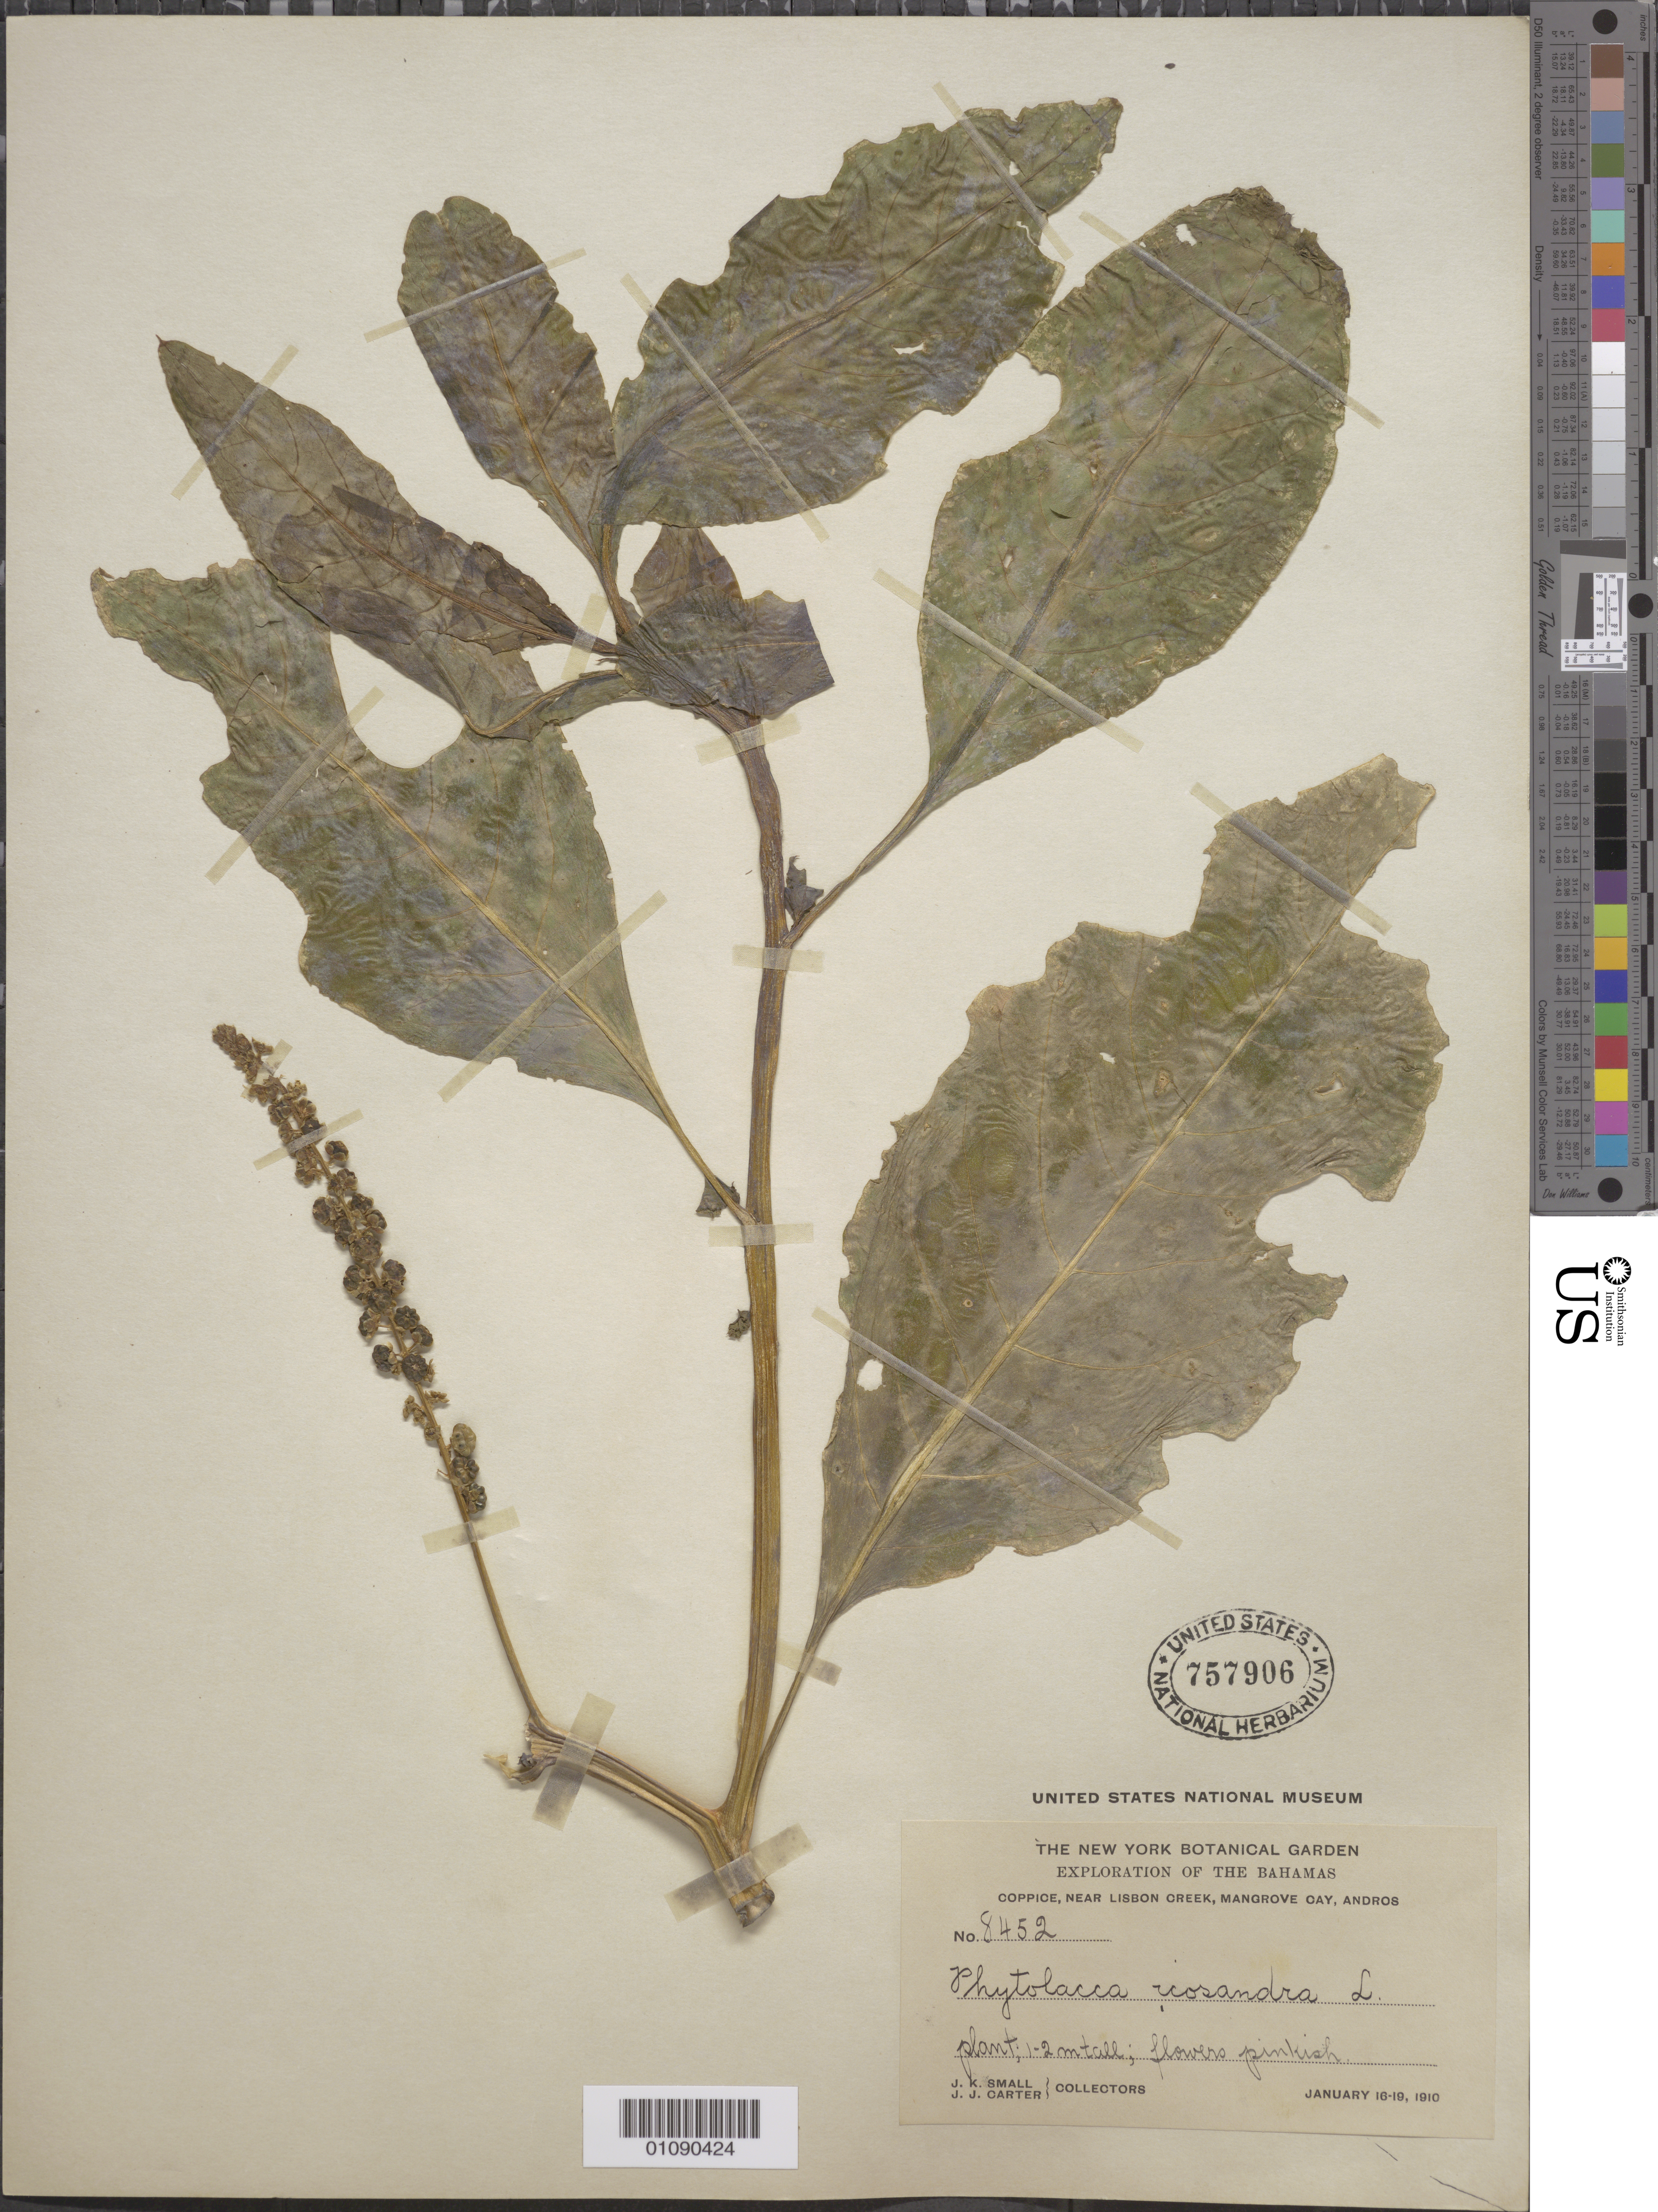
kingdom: Plantae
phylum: Tracheophyta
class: Magnoliopsida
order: Caryophyllales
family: Phytolaccaceae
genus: Phytolacca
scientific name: Phytolacca icosandra var. icosandra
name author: L.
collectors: J. K. Small & J. J. Carter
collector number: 8452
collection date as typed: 16 Jan 1910 to 19 Jan 1910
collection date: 1910-01-16/1910-01-19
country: Bahamas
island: Andros I.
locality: Mangrove Cay, near Lisbon Creek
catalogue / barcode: US 757906